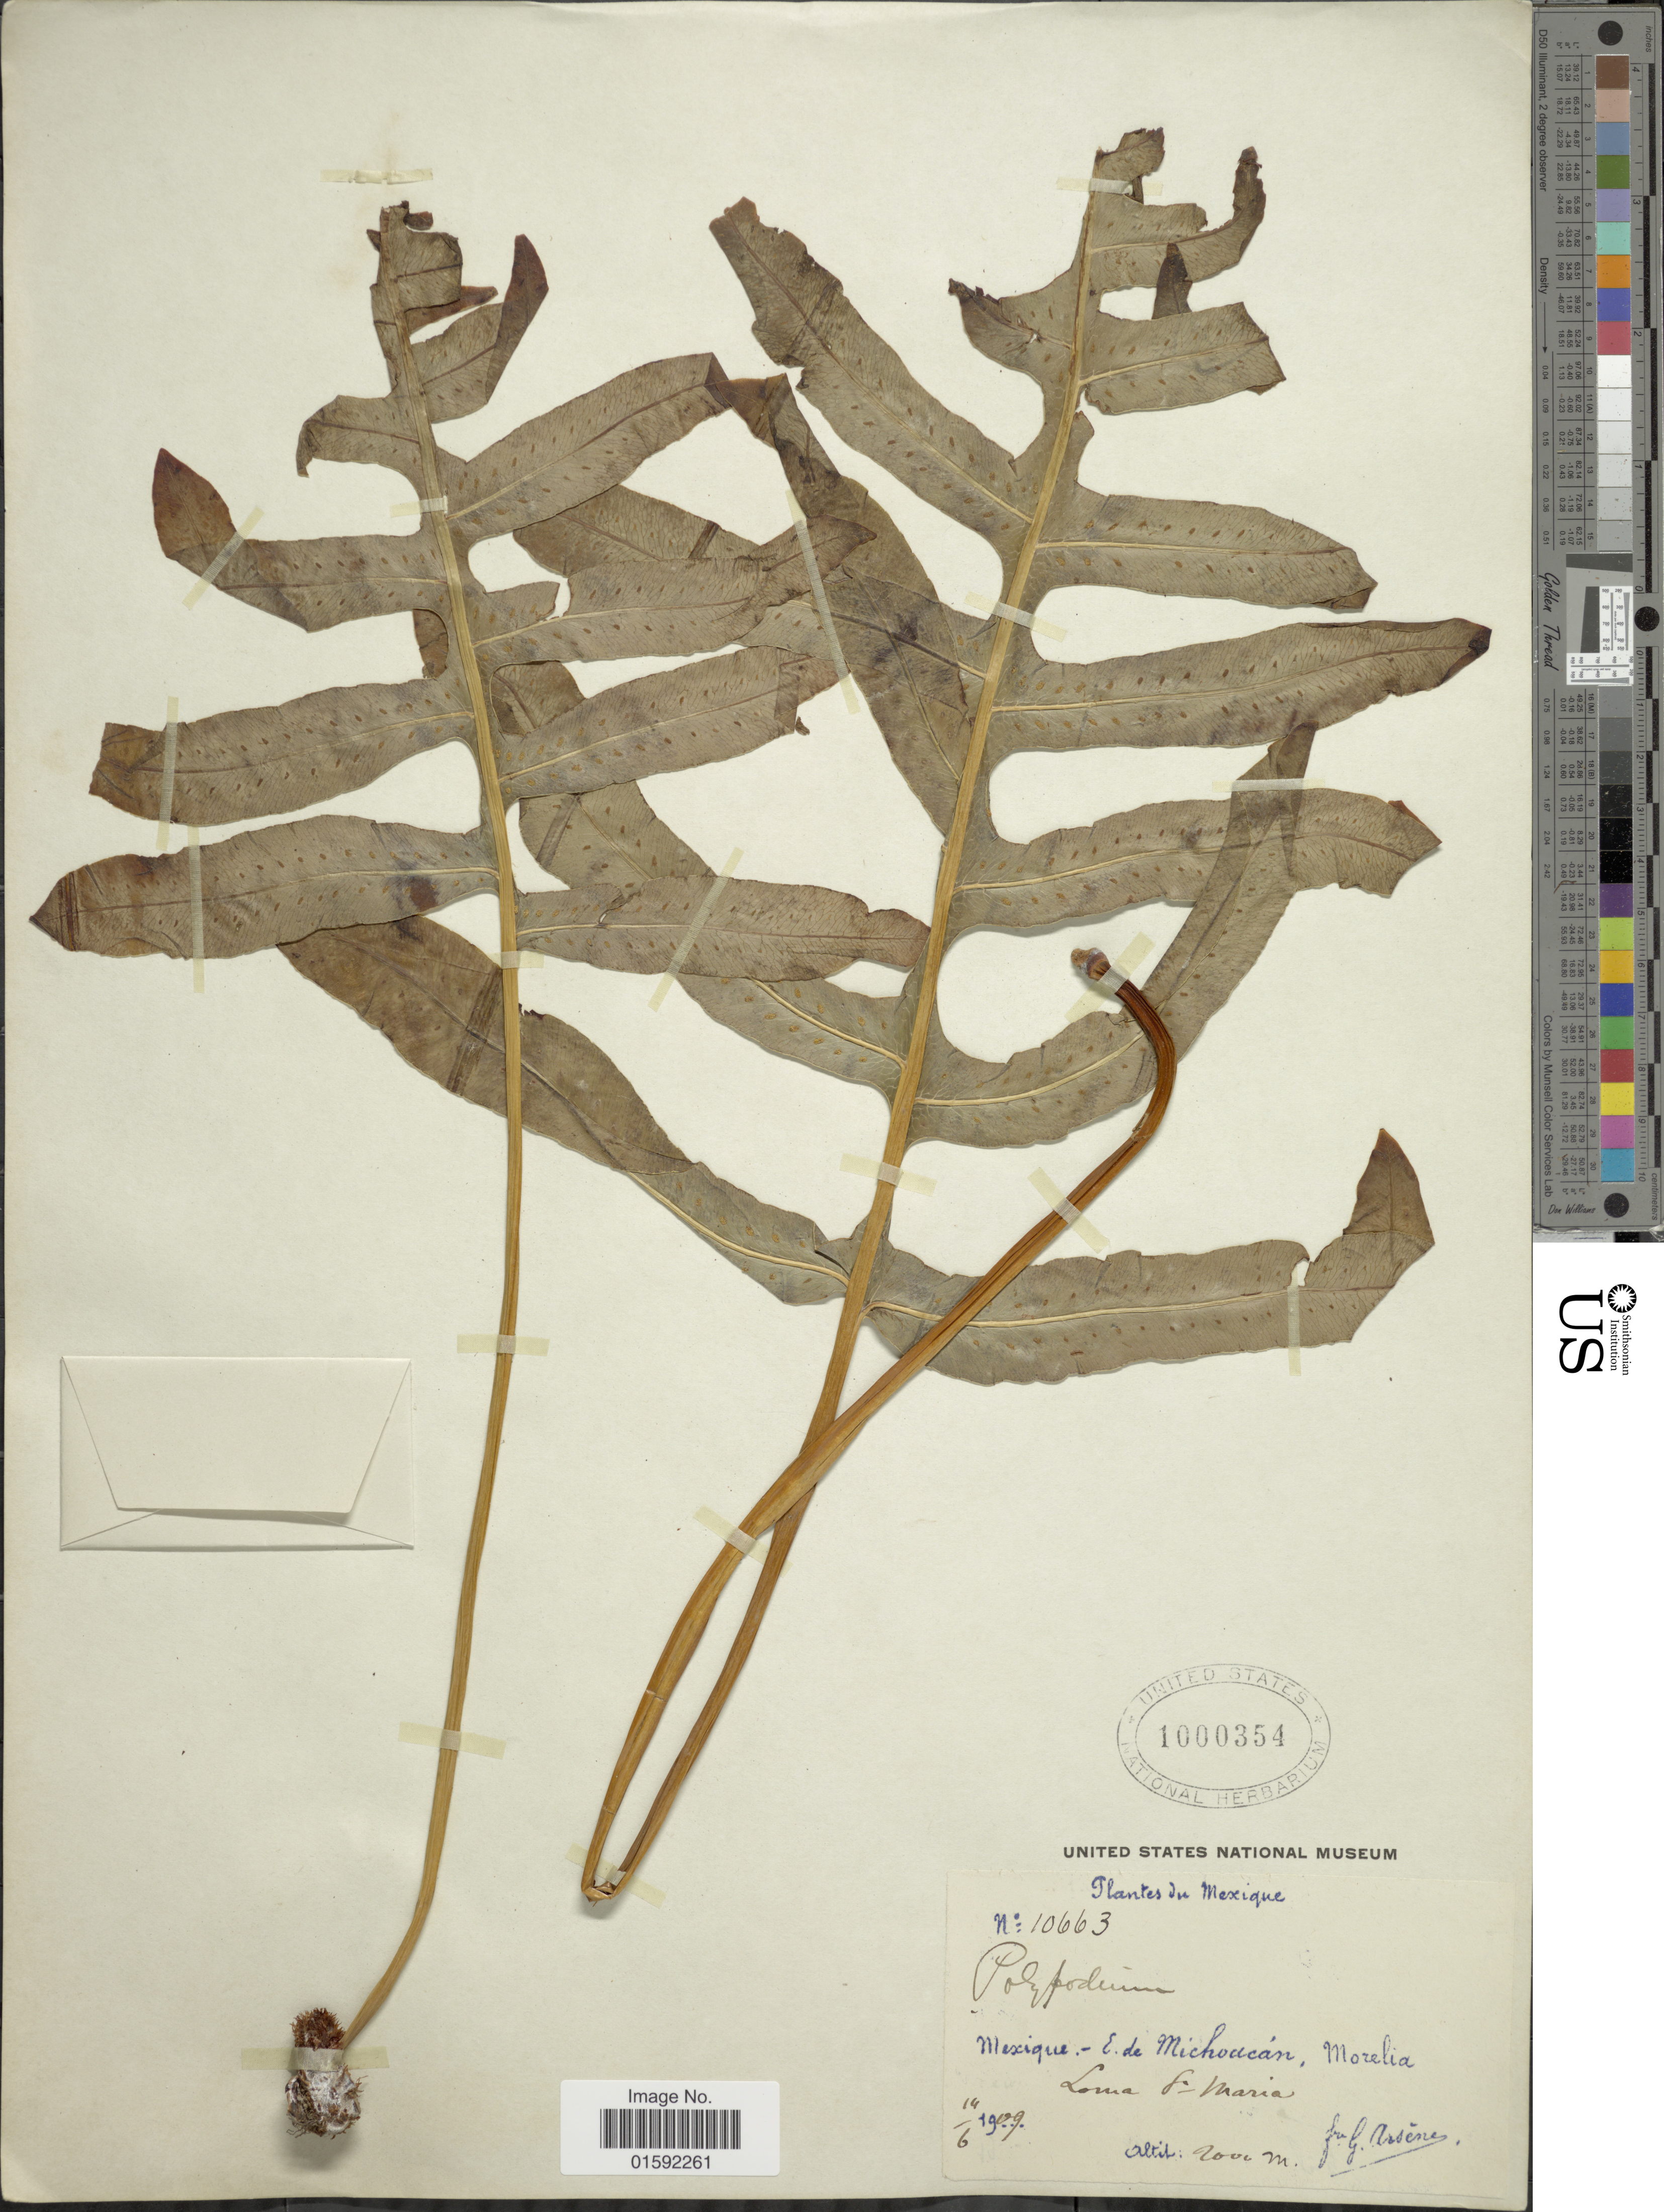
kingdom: Plantae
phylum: Tracheophyta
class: Polypodiopsida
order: Polypodiales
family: Polypodiaceae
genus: Phlebodium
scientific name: Phlebodium pseudoaureum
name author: (Cav.) Lellinger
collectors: Bro. G. Arsène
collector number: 10663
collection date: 1909-06-14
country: Mexico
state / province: Michoacán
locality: Mexique, E. de Michoacán, Morelia Loma sta. Maria.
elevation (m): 2000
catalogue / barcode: US 1000354